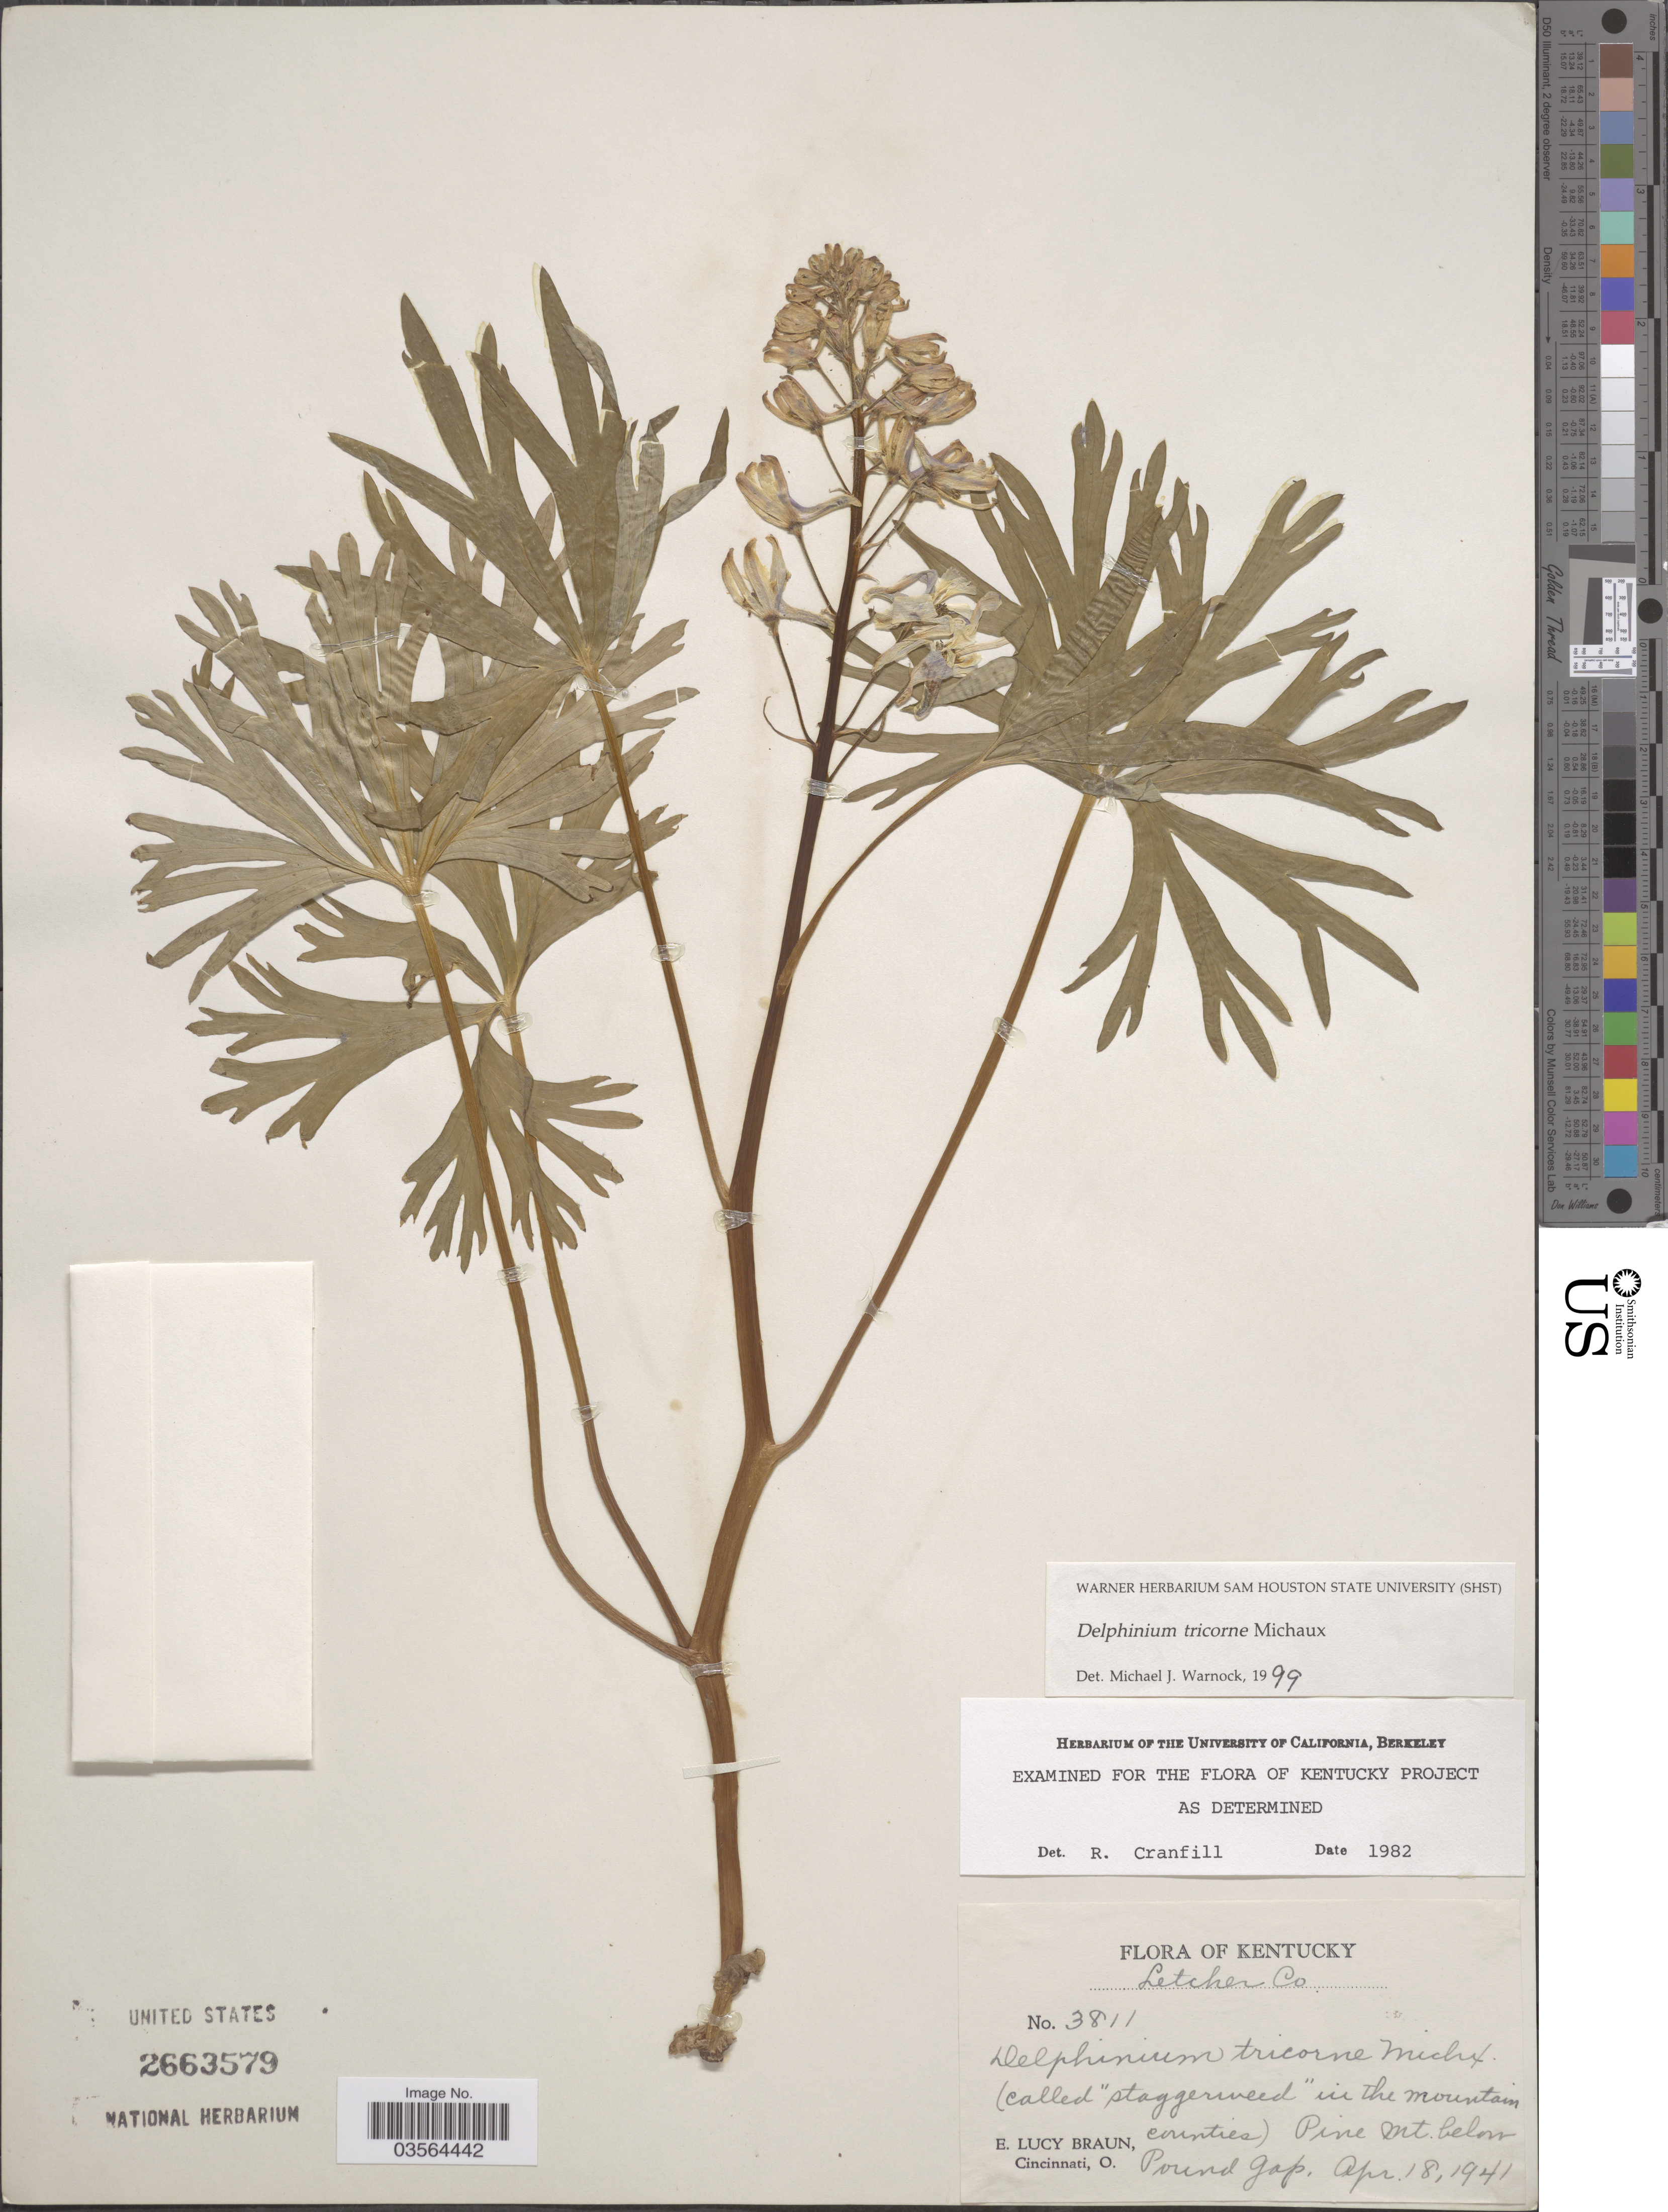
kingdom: Plantae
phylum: Tracheophyta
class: Magnoliopsida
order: Ranunculales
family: Ranunculaceae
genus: Delphinium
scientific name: Delphinium tricorne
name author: Michx.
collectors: E. L. Braun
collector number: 3811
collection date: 1941-04-18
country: United States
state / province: Kentucky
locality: Letcher Co. Pine Mt. below Pound Gap.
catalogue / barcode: US 2663579